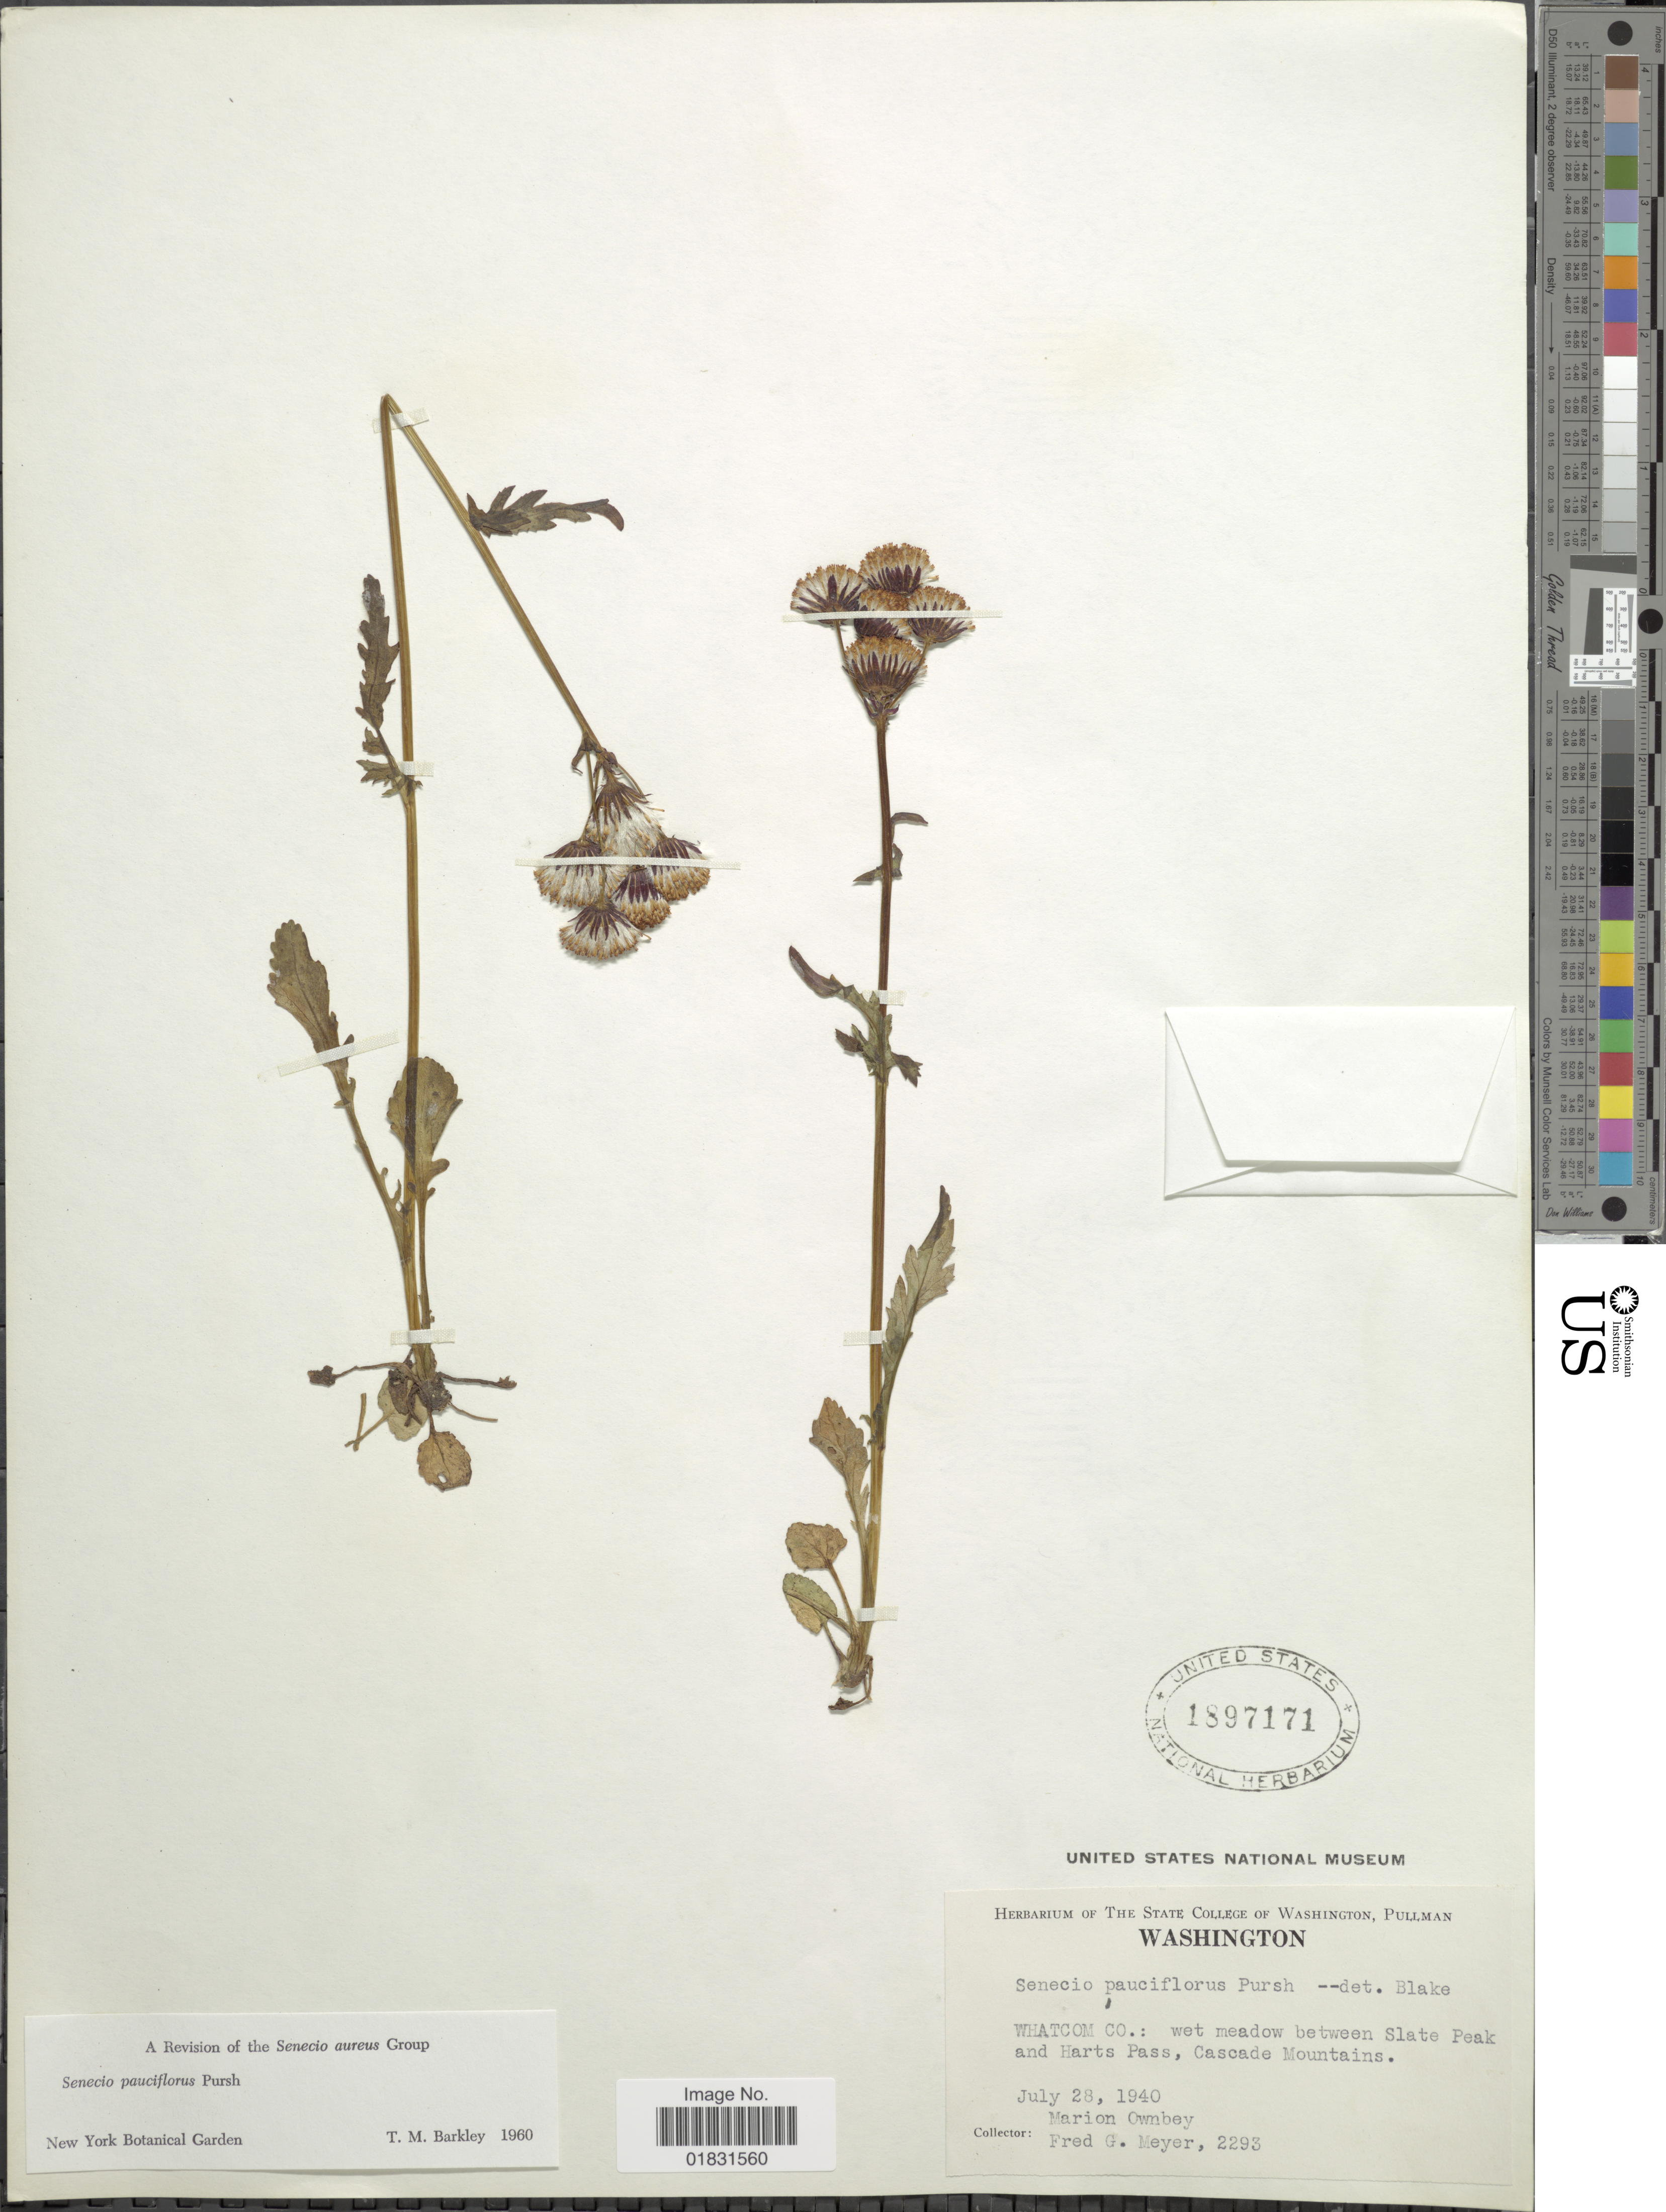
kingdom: Plantae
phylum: Tracheophyta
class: Magnoliopsida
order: Asterales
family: Asteraceae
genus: Packera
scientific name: Packera pauciflora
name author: (Pursh) W.A. Weber & Á. Löve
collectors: F. M. Ownbey & F. G. Meyer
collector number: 2293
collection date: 1940-07-28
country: United States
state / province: Washington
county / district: Whatcom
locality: Whatcom Co.: wet meadow between Slate Peak and Harts Pass, Cascade Mountains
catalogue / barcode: US 1897171